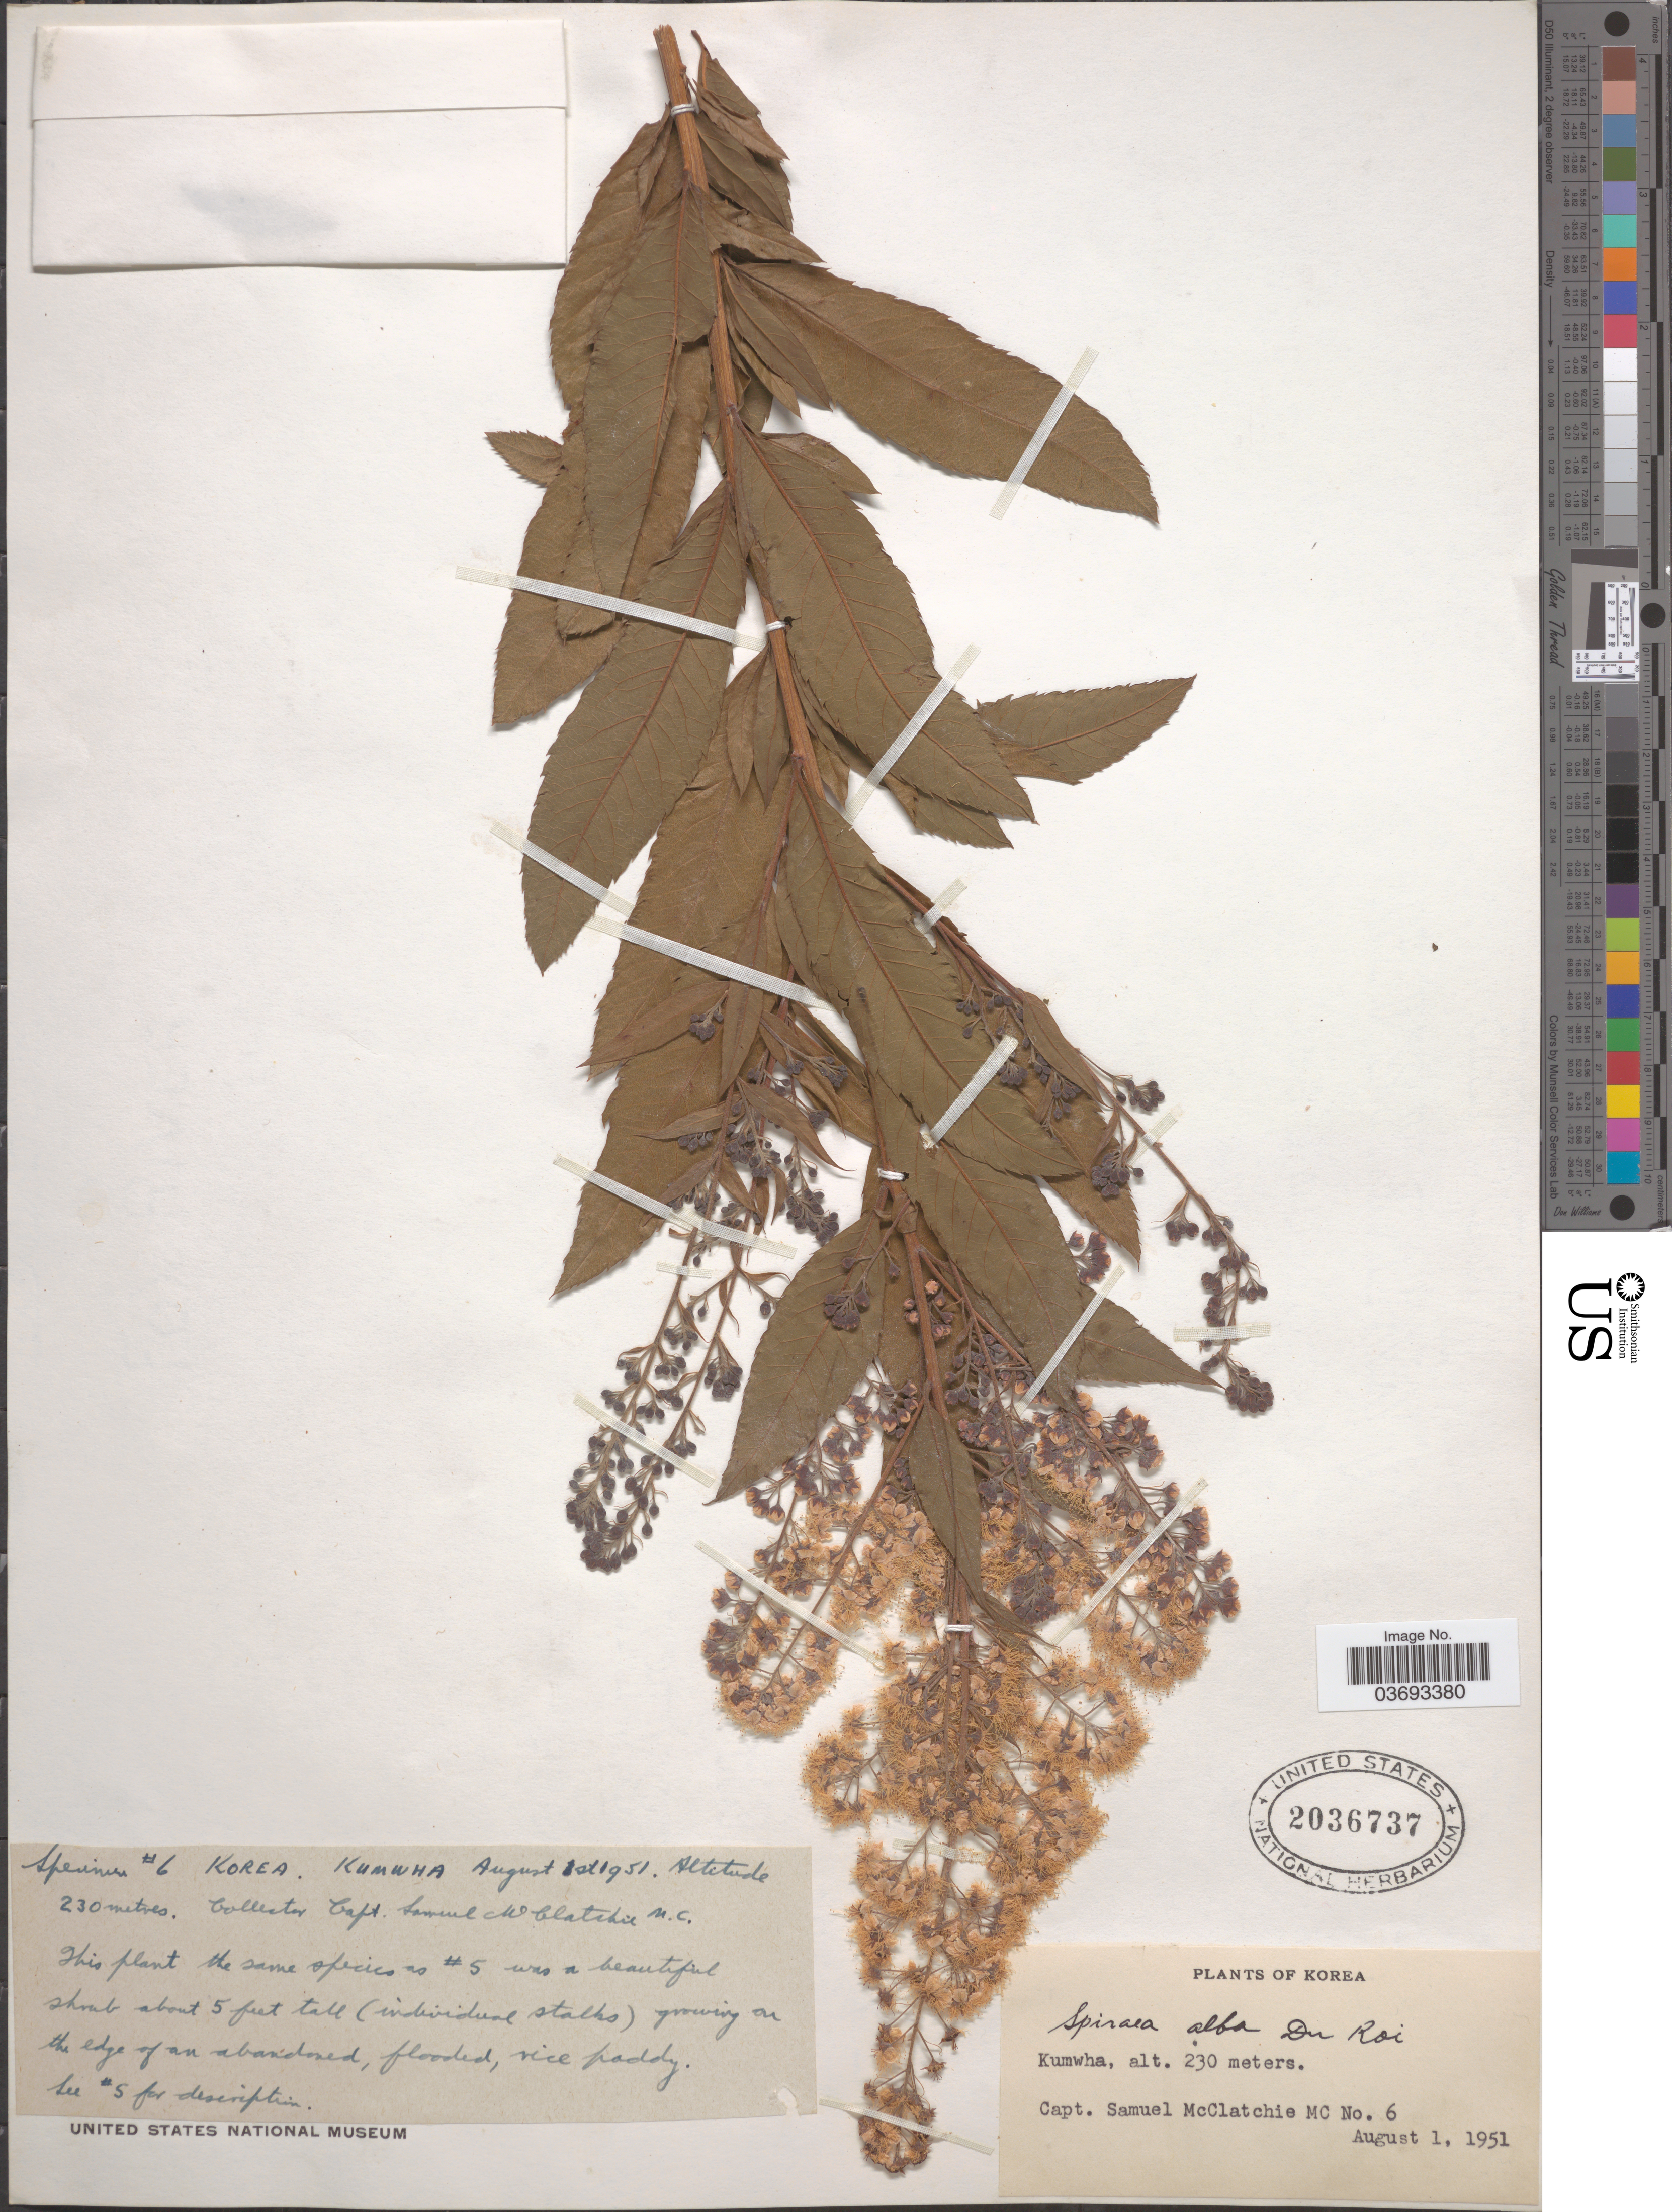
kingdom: Plantae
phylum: Tracheophyta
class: Magnoliopsida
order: Rosales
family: Rosaceae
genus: Spiraea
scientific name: Spiraea alba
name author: Du Roi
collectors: S. McClatchie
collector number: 6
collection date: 1951-08-01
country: North Korea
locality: Kumwha.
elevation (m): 230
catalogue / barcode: US 2036737